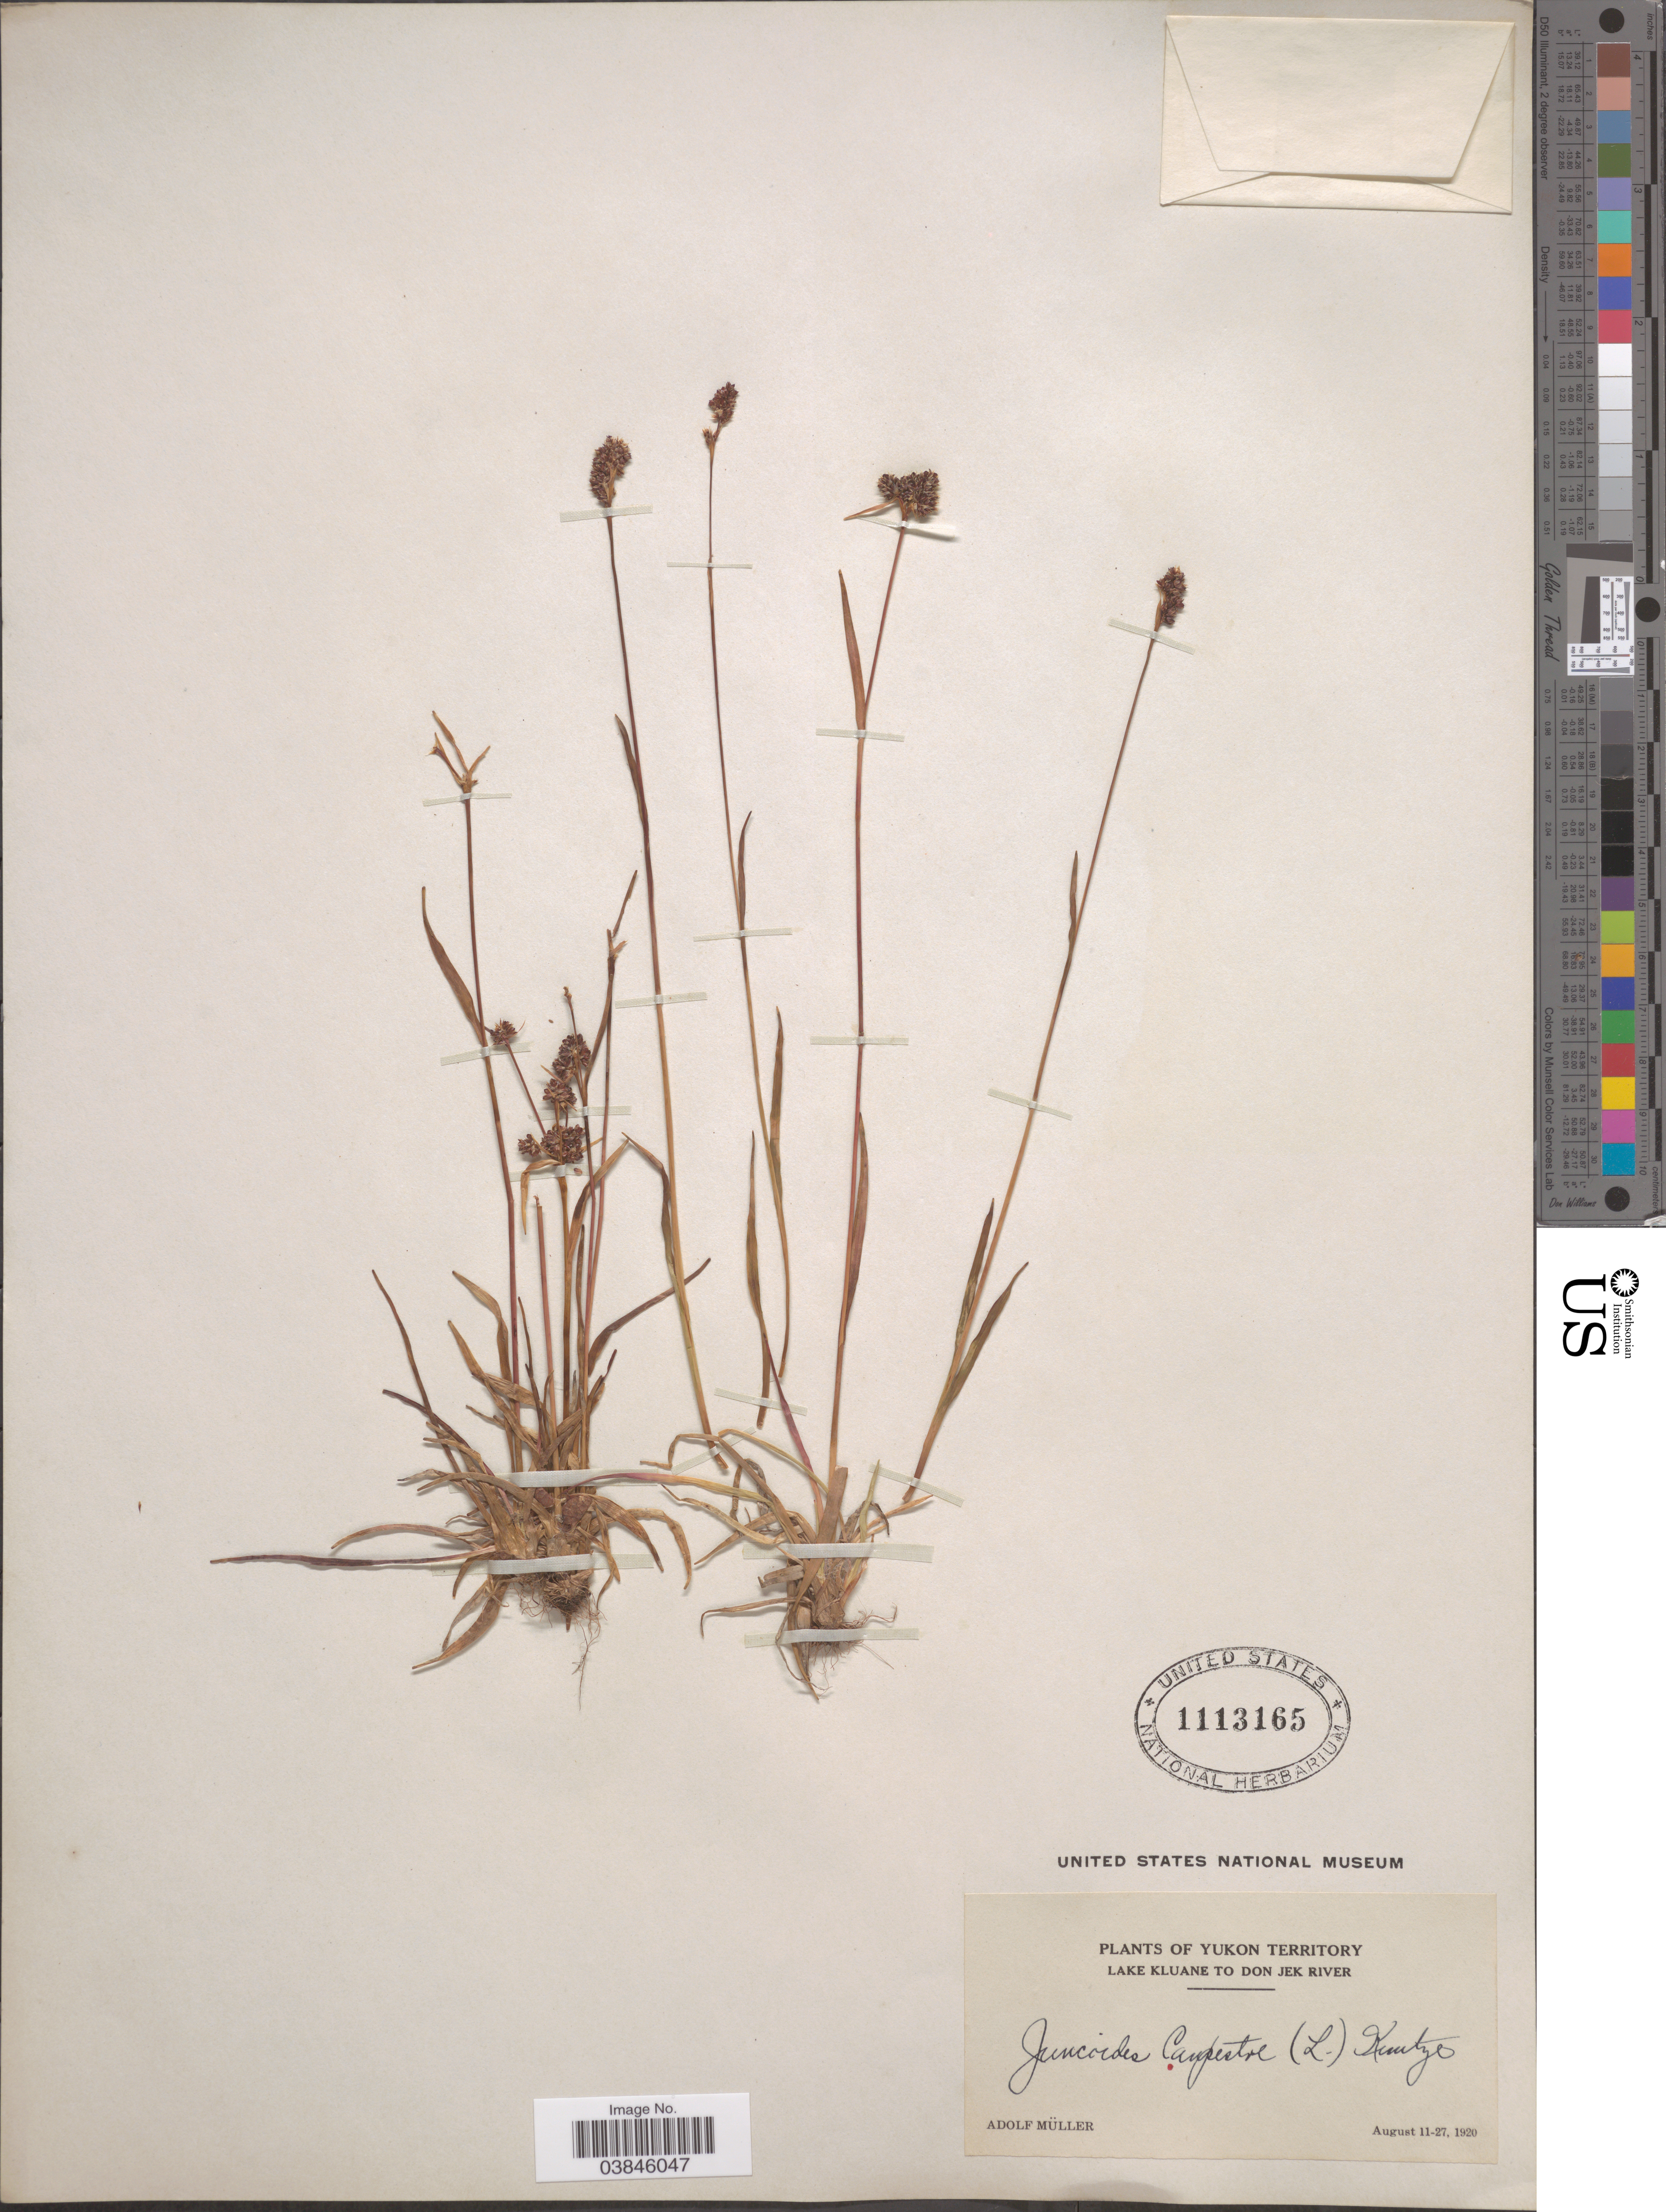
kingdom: Plantae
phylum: Tracheophyta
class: Liliopsida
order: Poales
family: Juncaceae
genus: Luzula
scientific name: Luzula multiflora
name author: (Ehrh.) Lej.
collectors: A. Muller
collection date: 1920-08-11/1920-08-27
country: Canada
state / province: Yukon Territory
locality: Lake Kluane to Don Jek River.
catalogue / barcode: US 1113165